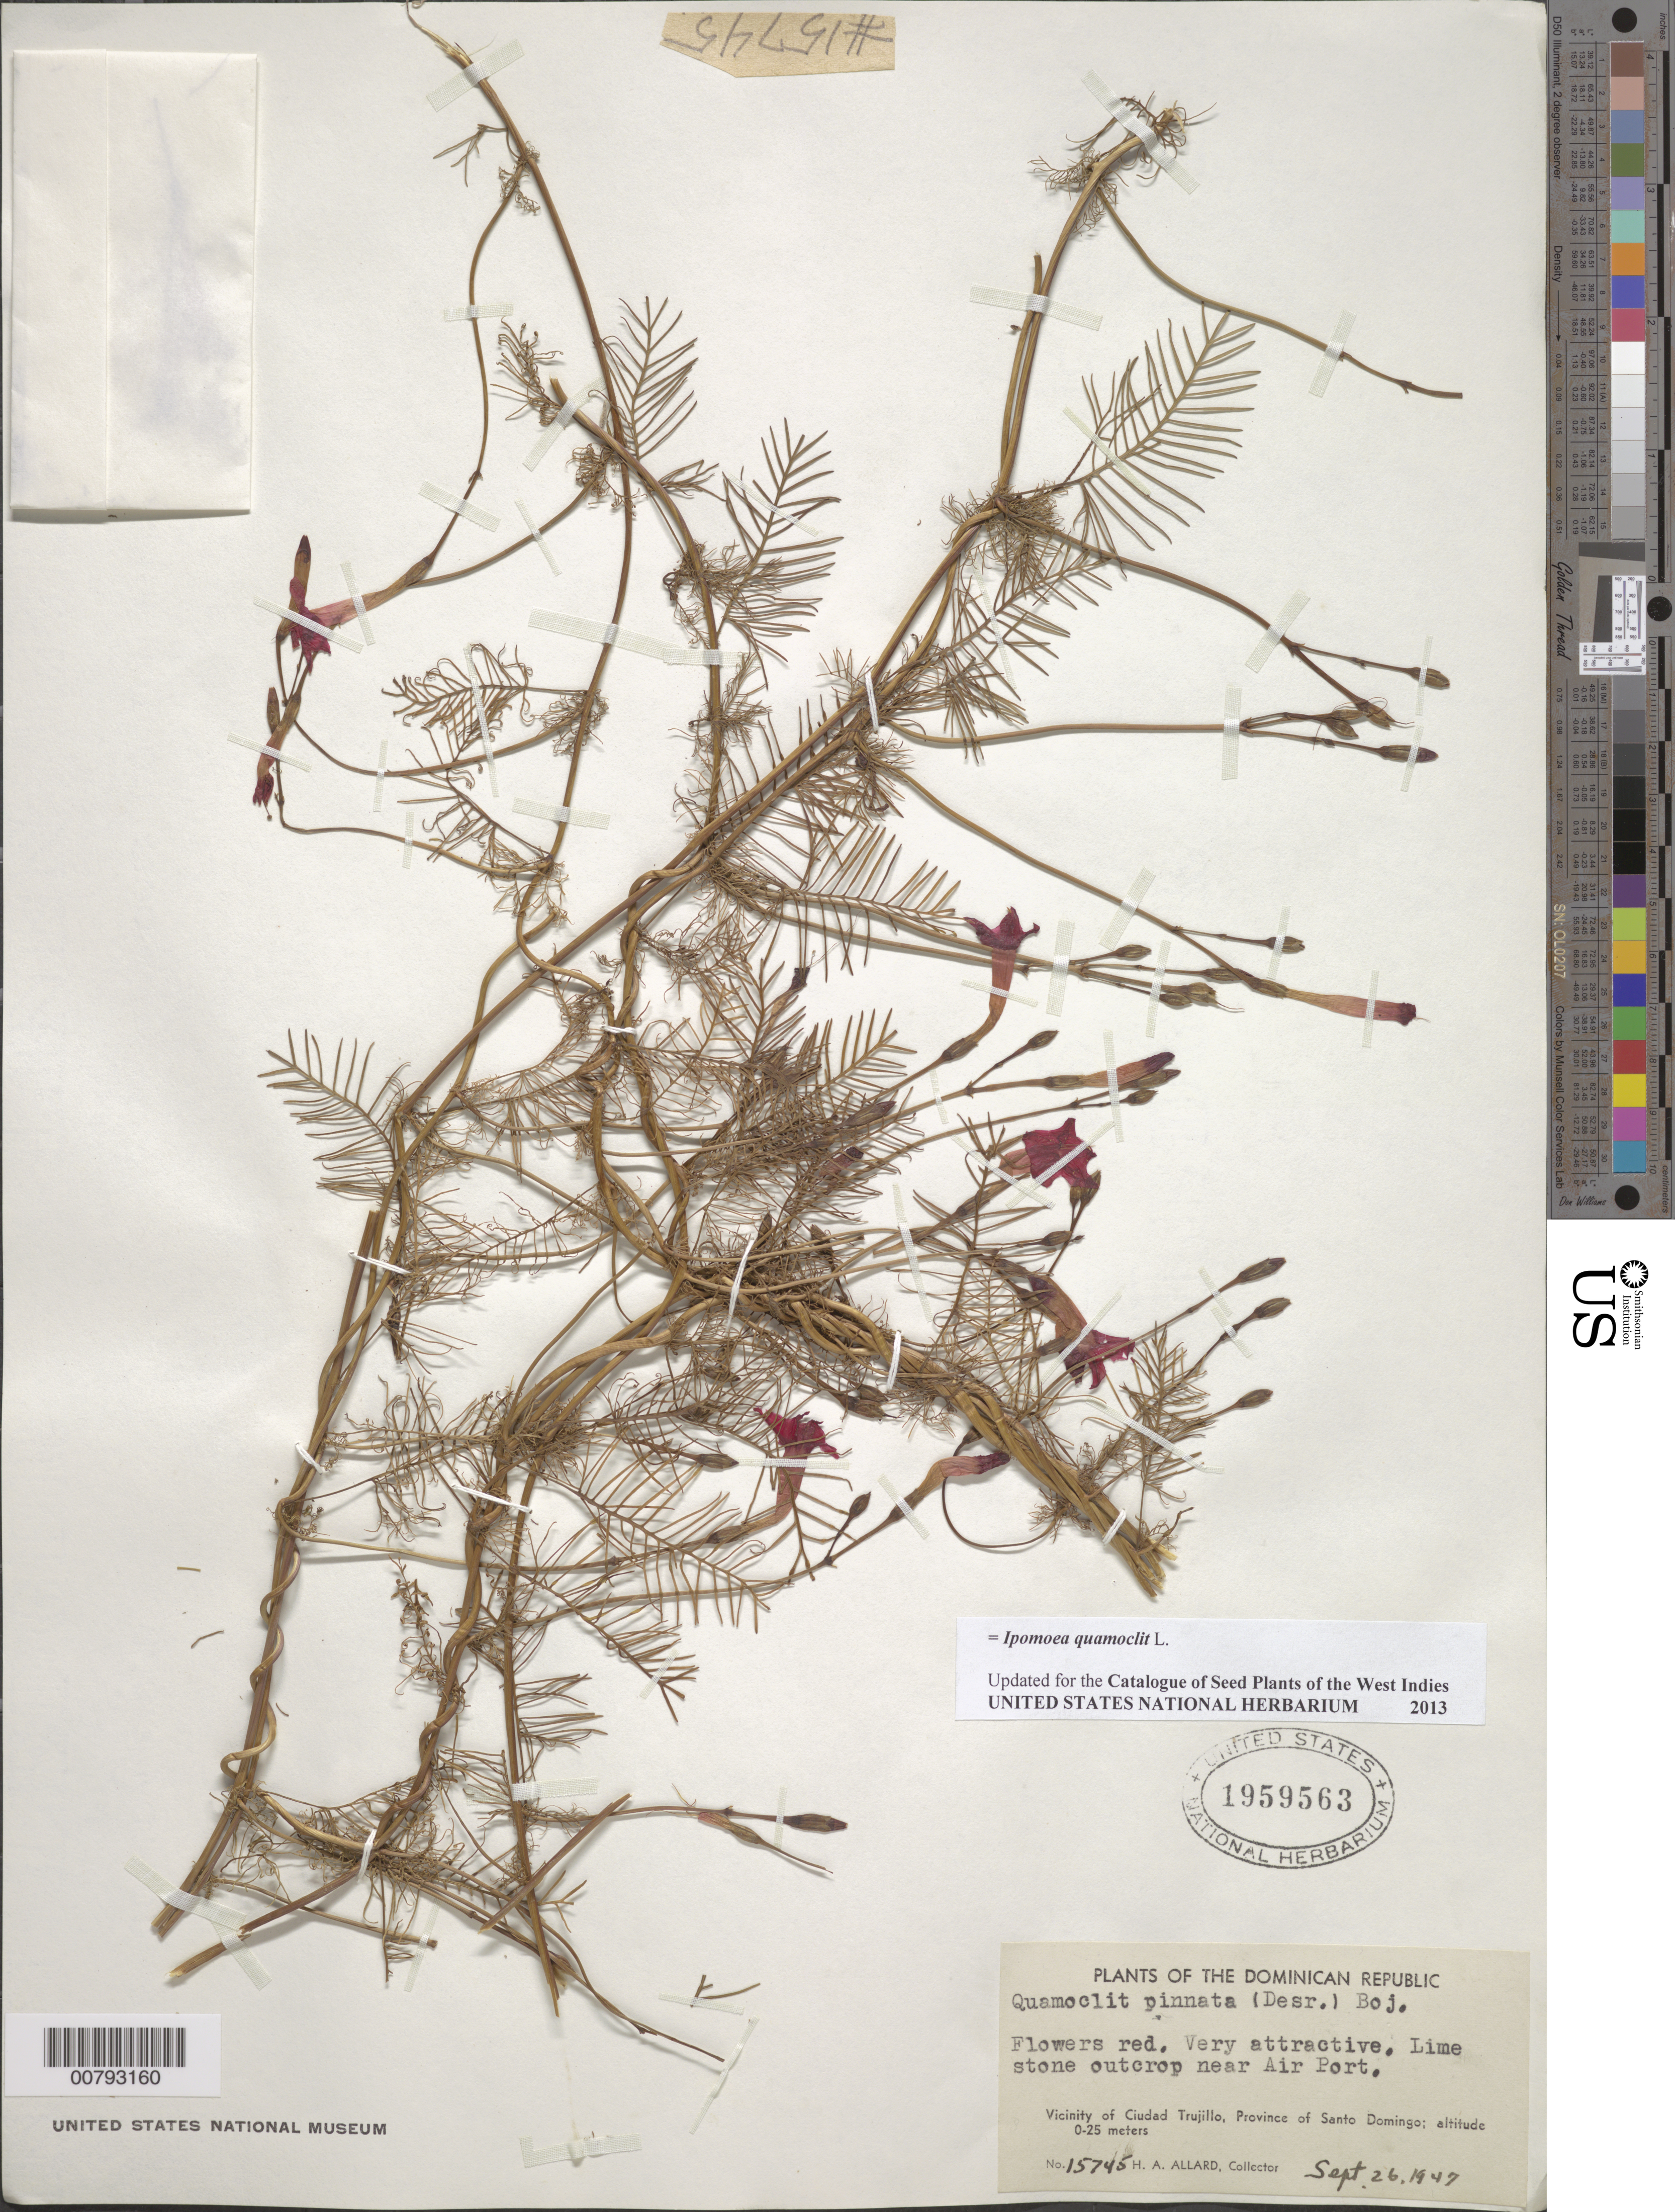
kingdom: Plantae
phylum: Tracheophyta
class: Magnoliopsida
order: Solanales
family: Convolvulaceae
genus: Ipomoea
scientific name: Ipomoea quamoclit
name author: L.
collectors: H. A. Allard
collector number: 15745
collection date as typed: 26 Sep 1947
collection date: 1947-09-26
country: Dominican Republic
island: Hispaniola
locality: Province of Santo Domingo, vicinity of Ciudad Trujillo, near Airport.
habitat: Limestone outcrop.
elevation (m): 0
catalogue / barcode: US 1959563